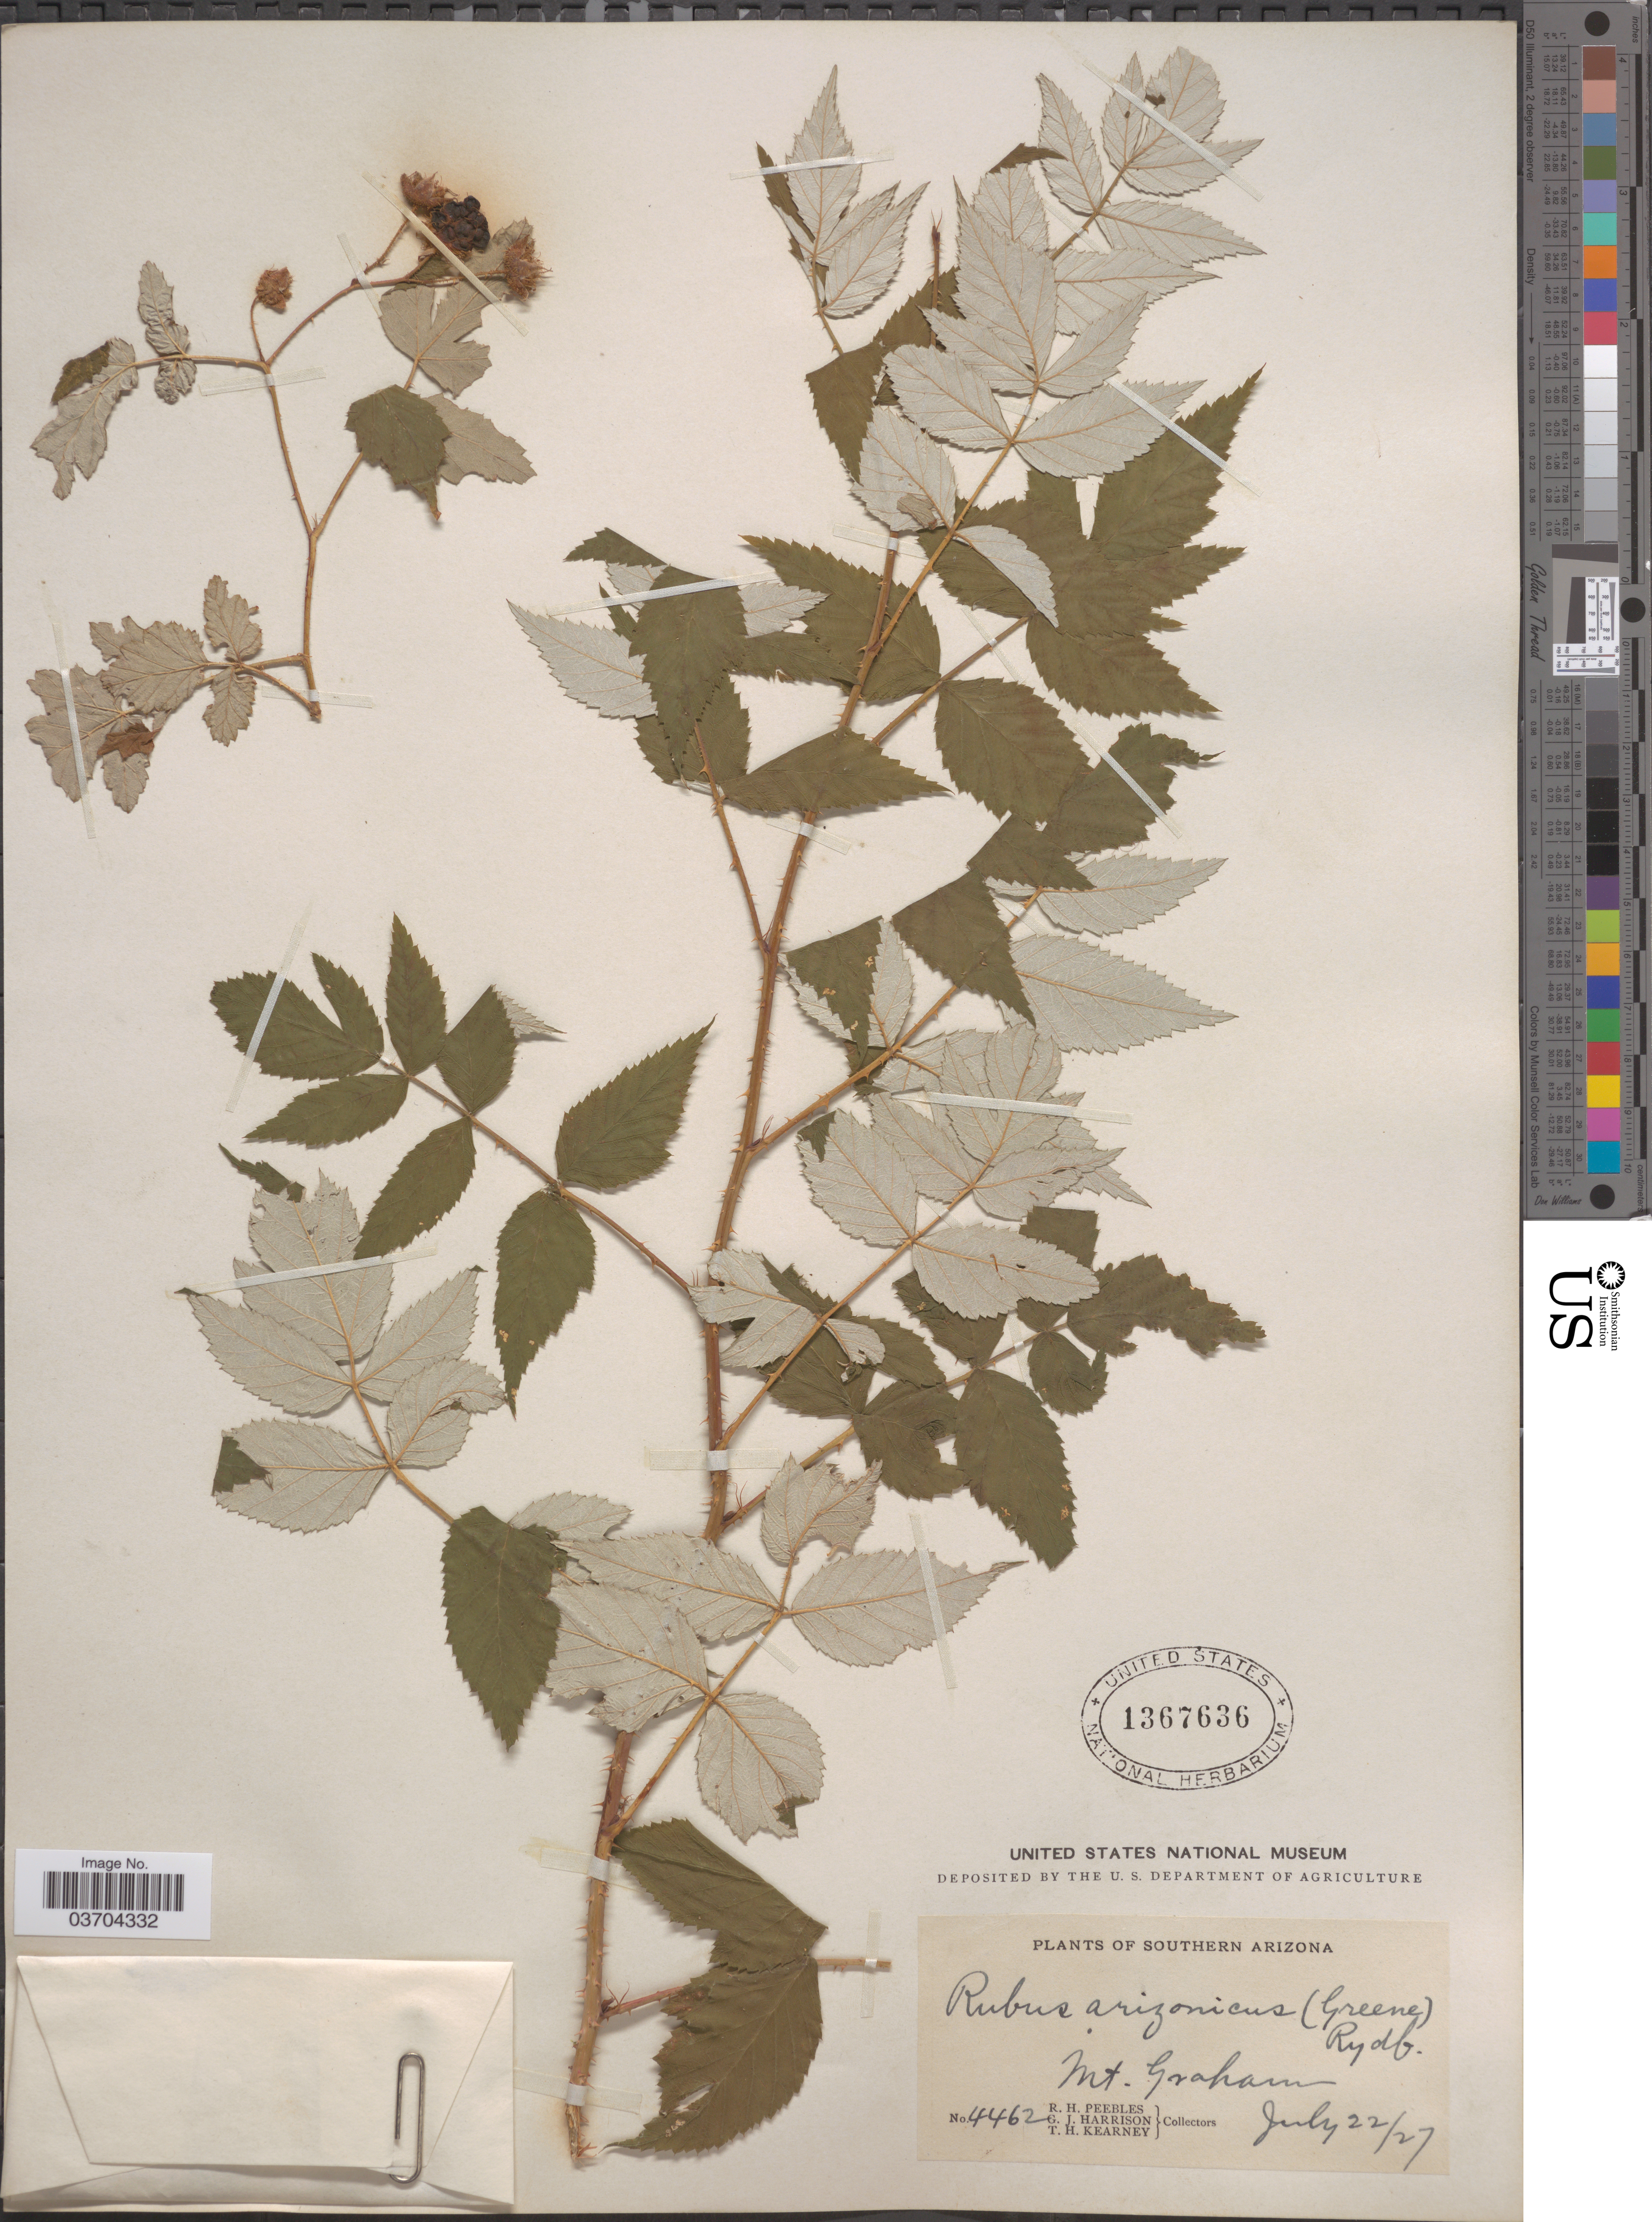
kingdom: Plantae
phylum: Tracheophyta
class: Magnoliopsida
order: Rosales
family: Rosaceae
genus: Rubus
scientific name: Rubus arizonicus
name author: (Greene) Rydb.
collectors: R. H. Peebles, G. J. Harrison & T. H. Kearney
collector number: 4462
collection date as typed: Transcribed d/m/y: 22/7/27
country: United States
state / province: Arizona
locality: Southern Arizona. Mt. Graham.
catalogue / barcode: US 1367636